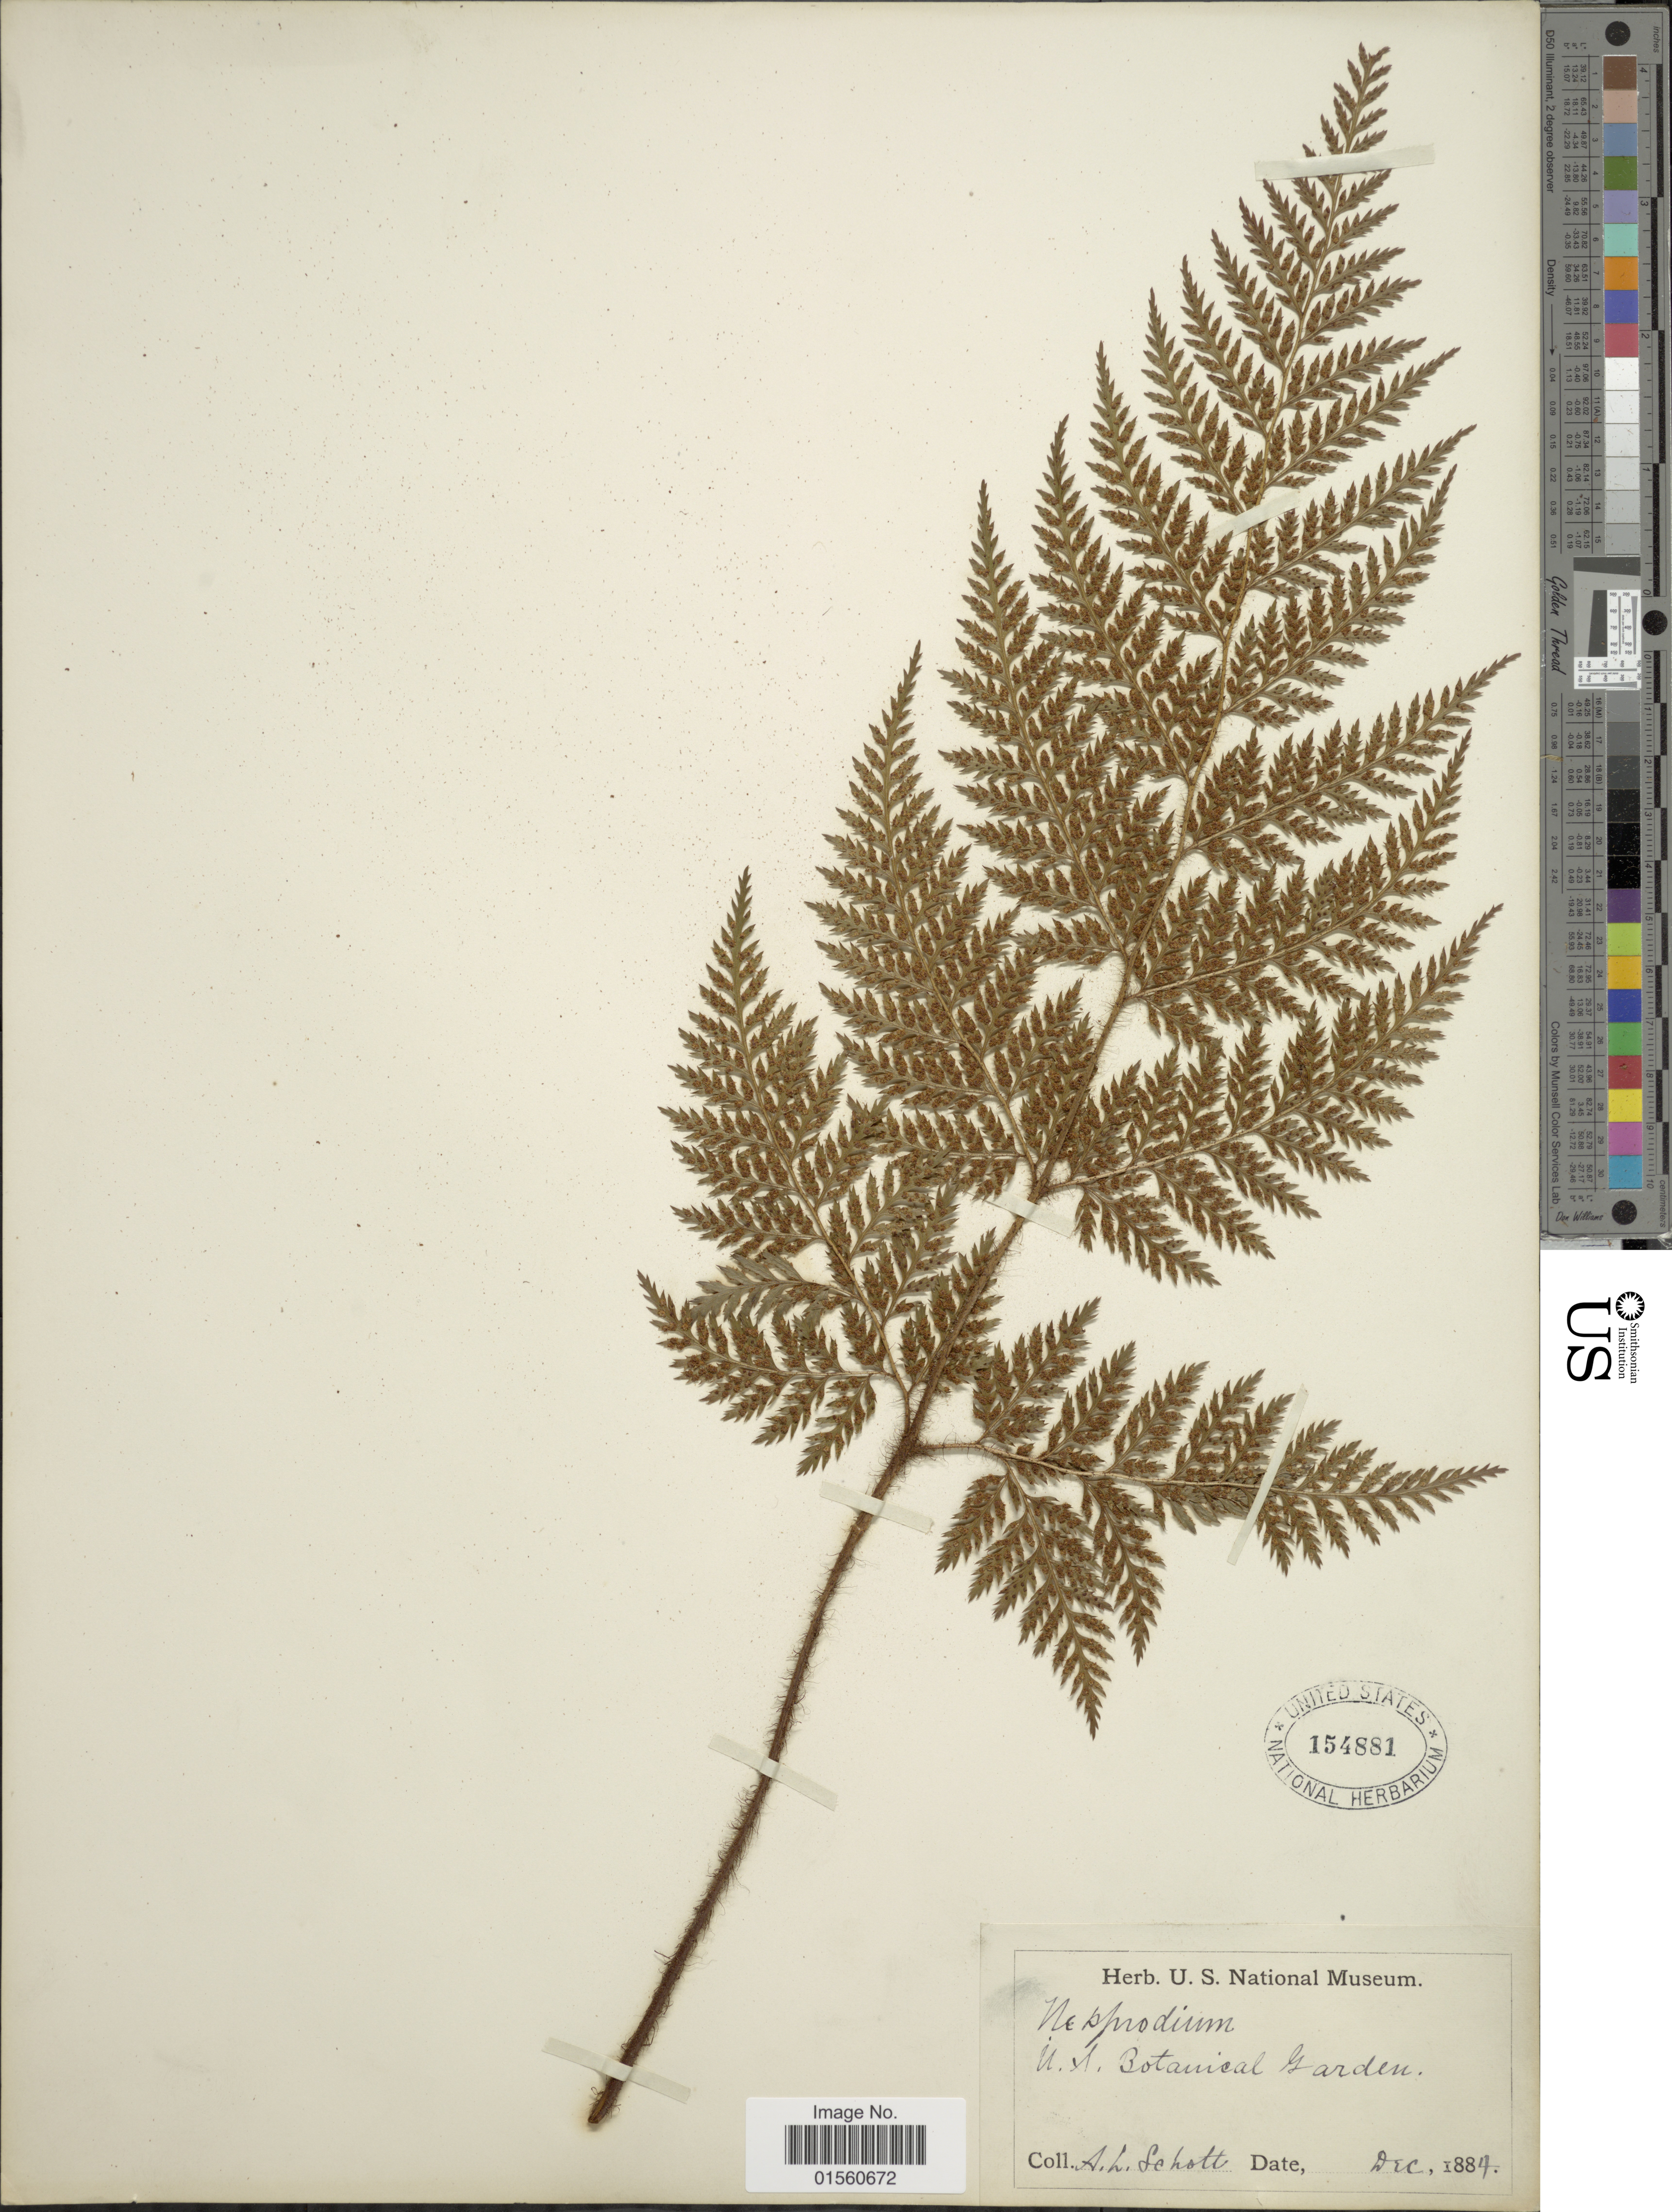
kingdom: Plantae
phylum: Tracheophyta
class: Polypodiopsida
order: Polypodiales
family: Dryopteridaceae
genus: Lastreopsis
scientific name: Lastreopsis hispida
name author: (Sw.) Tindale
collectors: A. L. Schott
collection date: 1884-12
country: United States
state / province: District of Columbia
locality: U.S. Botanical Garden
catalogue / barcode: US 154881